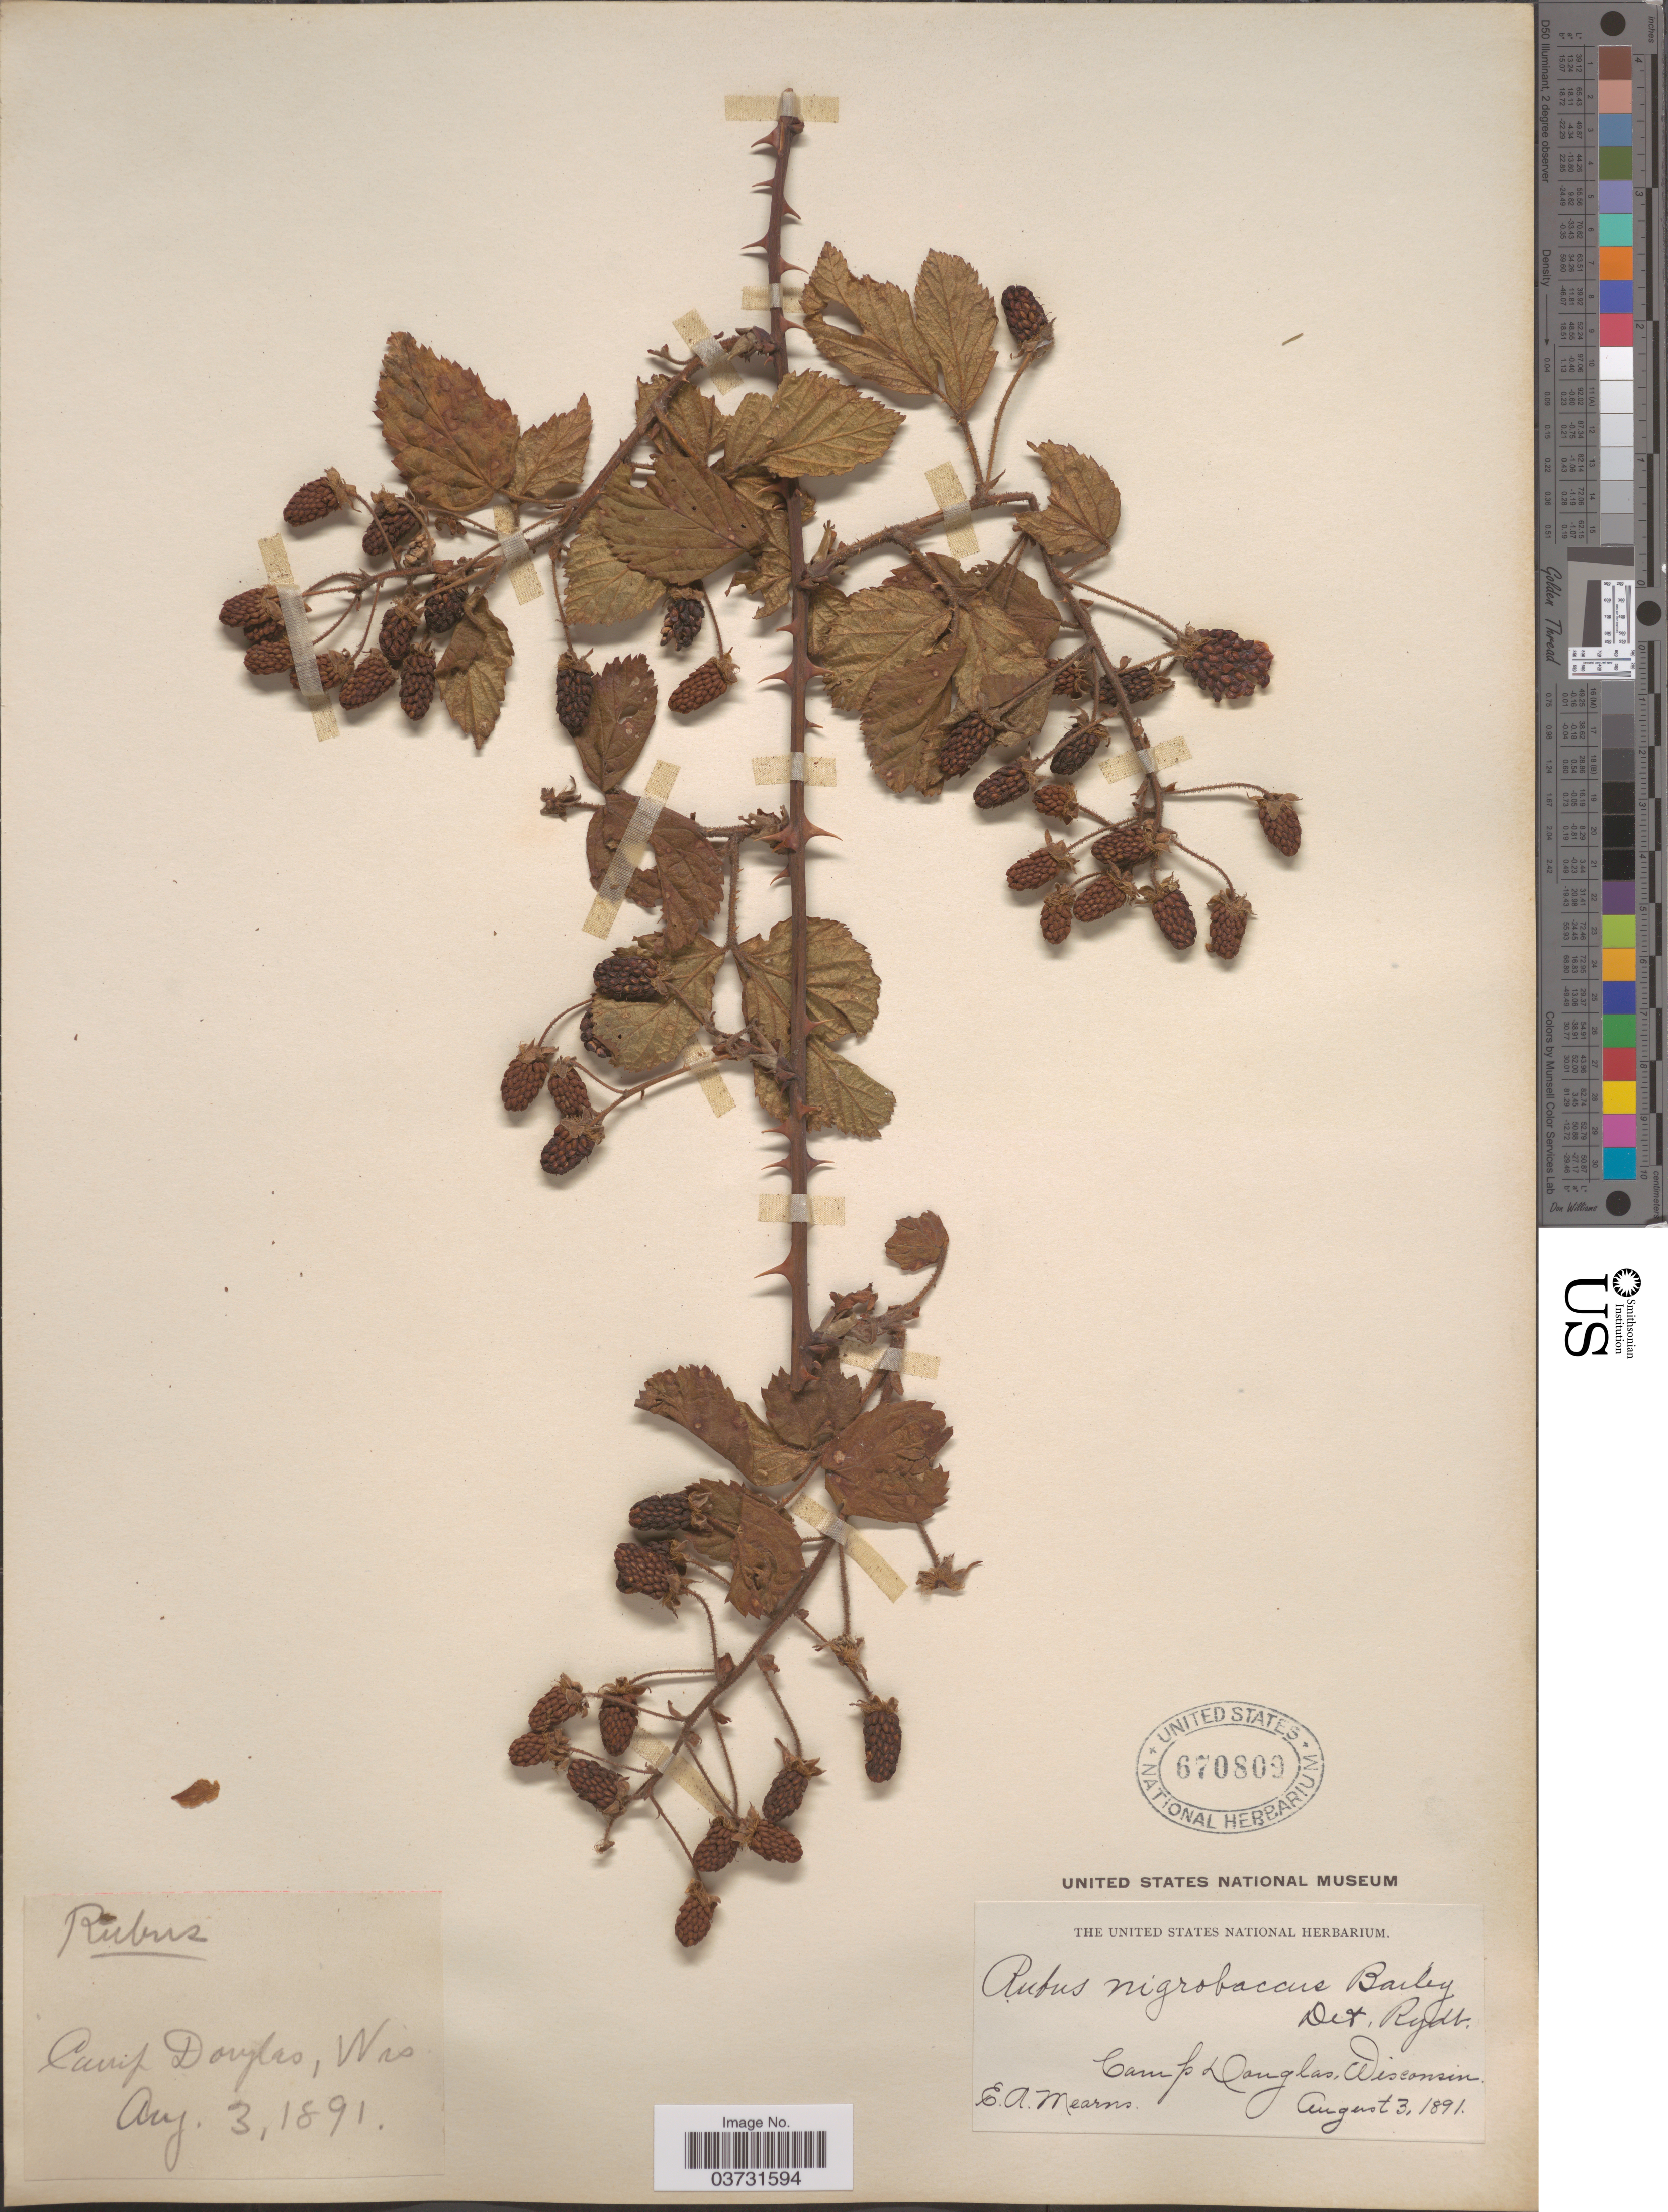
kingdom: Plantae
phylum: Tracheophyta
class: Magnoliopsida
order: Rosales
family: Rosaceae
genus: Rubus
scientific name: Rubus nigrobaccus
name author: L.H. Bailey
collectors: E. A. Mearns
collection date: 1891-08-03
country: United States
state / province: Wisconsin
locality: Camp Douglas.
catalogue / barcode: US 670809